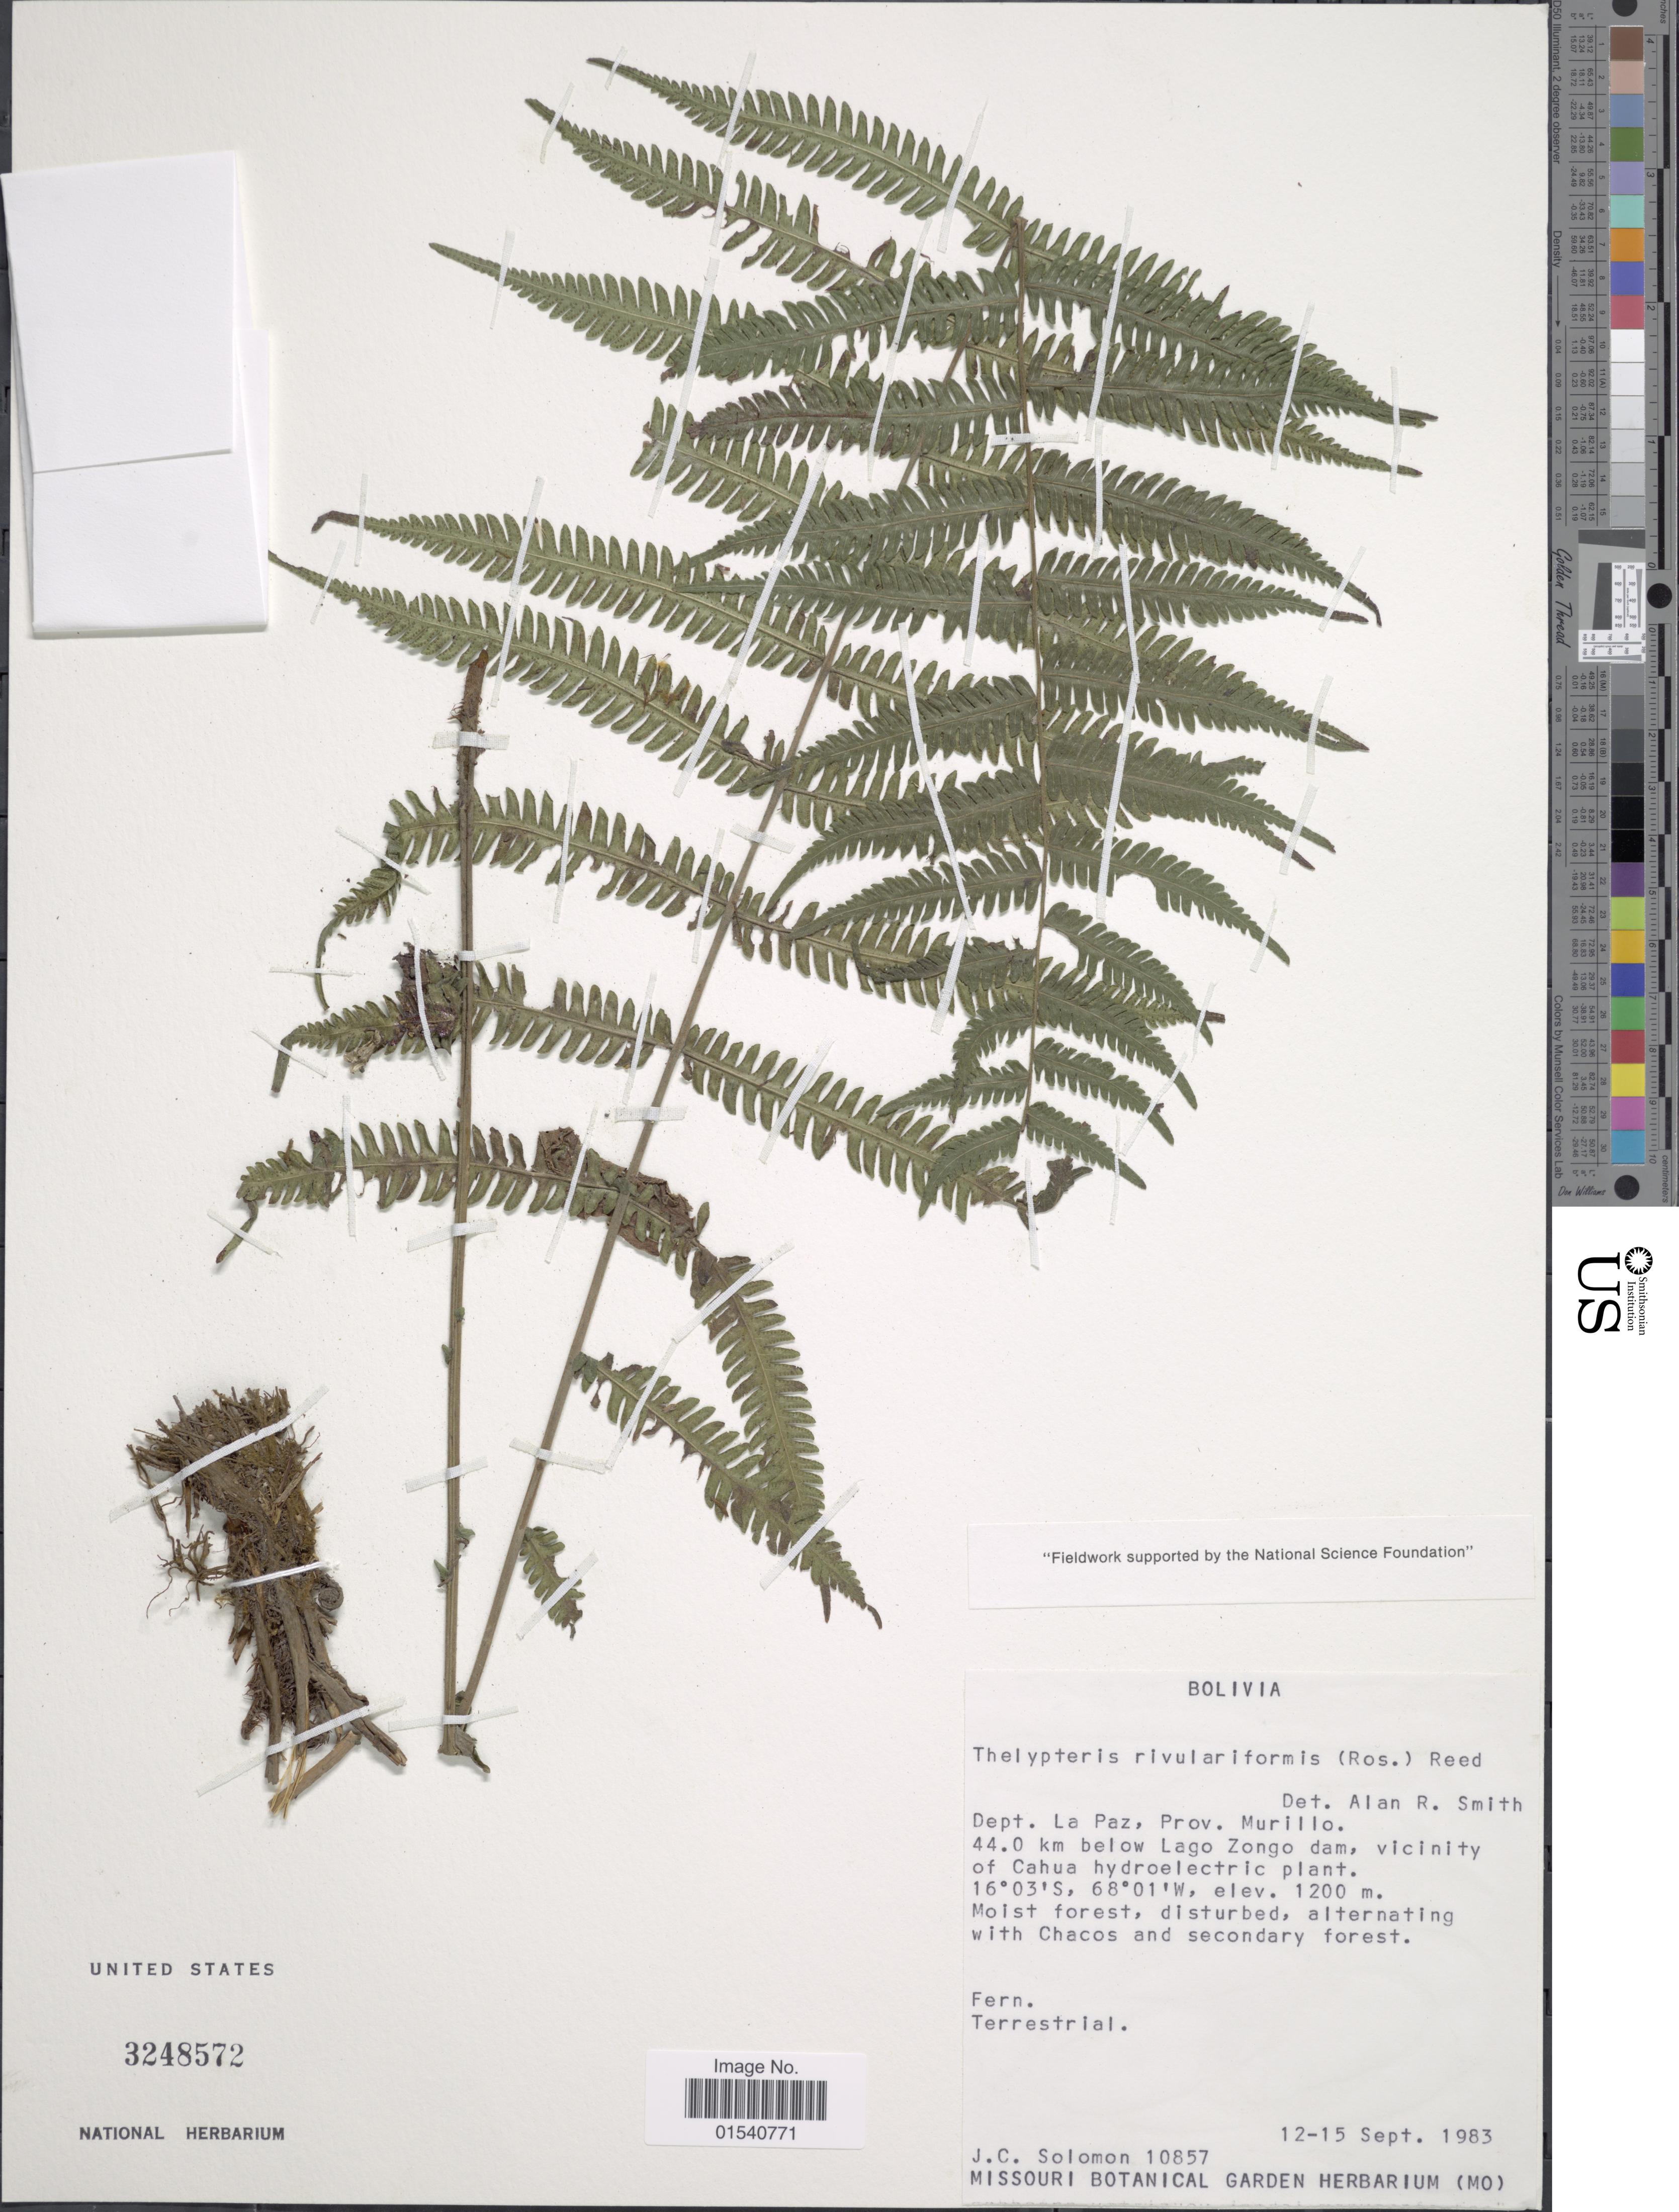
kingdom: Plantae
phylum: Tracheophyta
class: Polypodiopsida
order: Polypodiales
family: Thelypteridaceae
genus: Amauropelta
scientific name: Amauropelta rivulariformis (Rosenst.) comb. nov., ined 2015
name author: (Rosenst.)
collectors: J. C. Solomon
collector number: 10857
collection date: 1983-09-12/1983-09-15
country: Bolivia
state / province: La Paz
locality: Dept. la Paz, Prov. Muillo. 44.0 km below Lago Zongo dam, vicinity of Cahua hydroelectric plant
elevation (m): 1200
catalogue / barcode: US 3248572